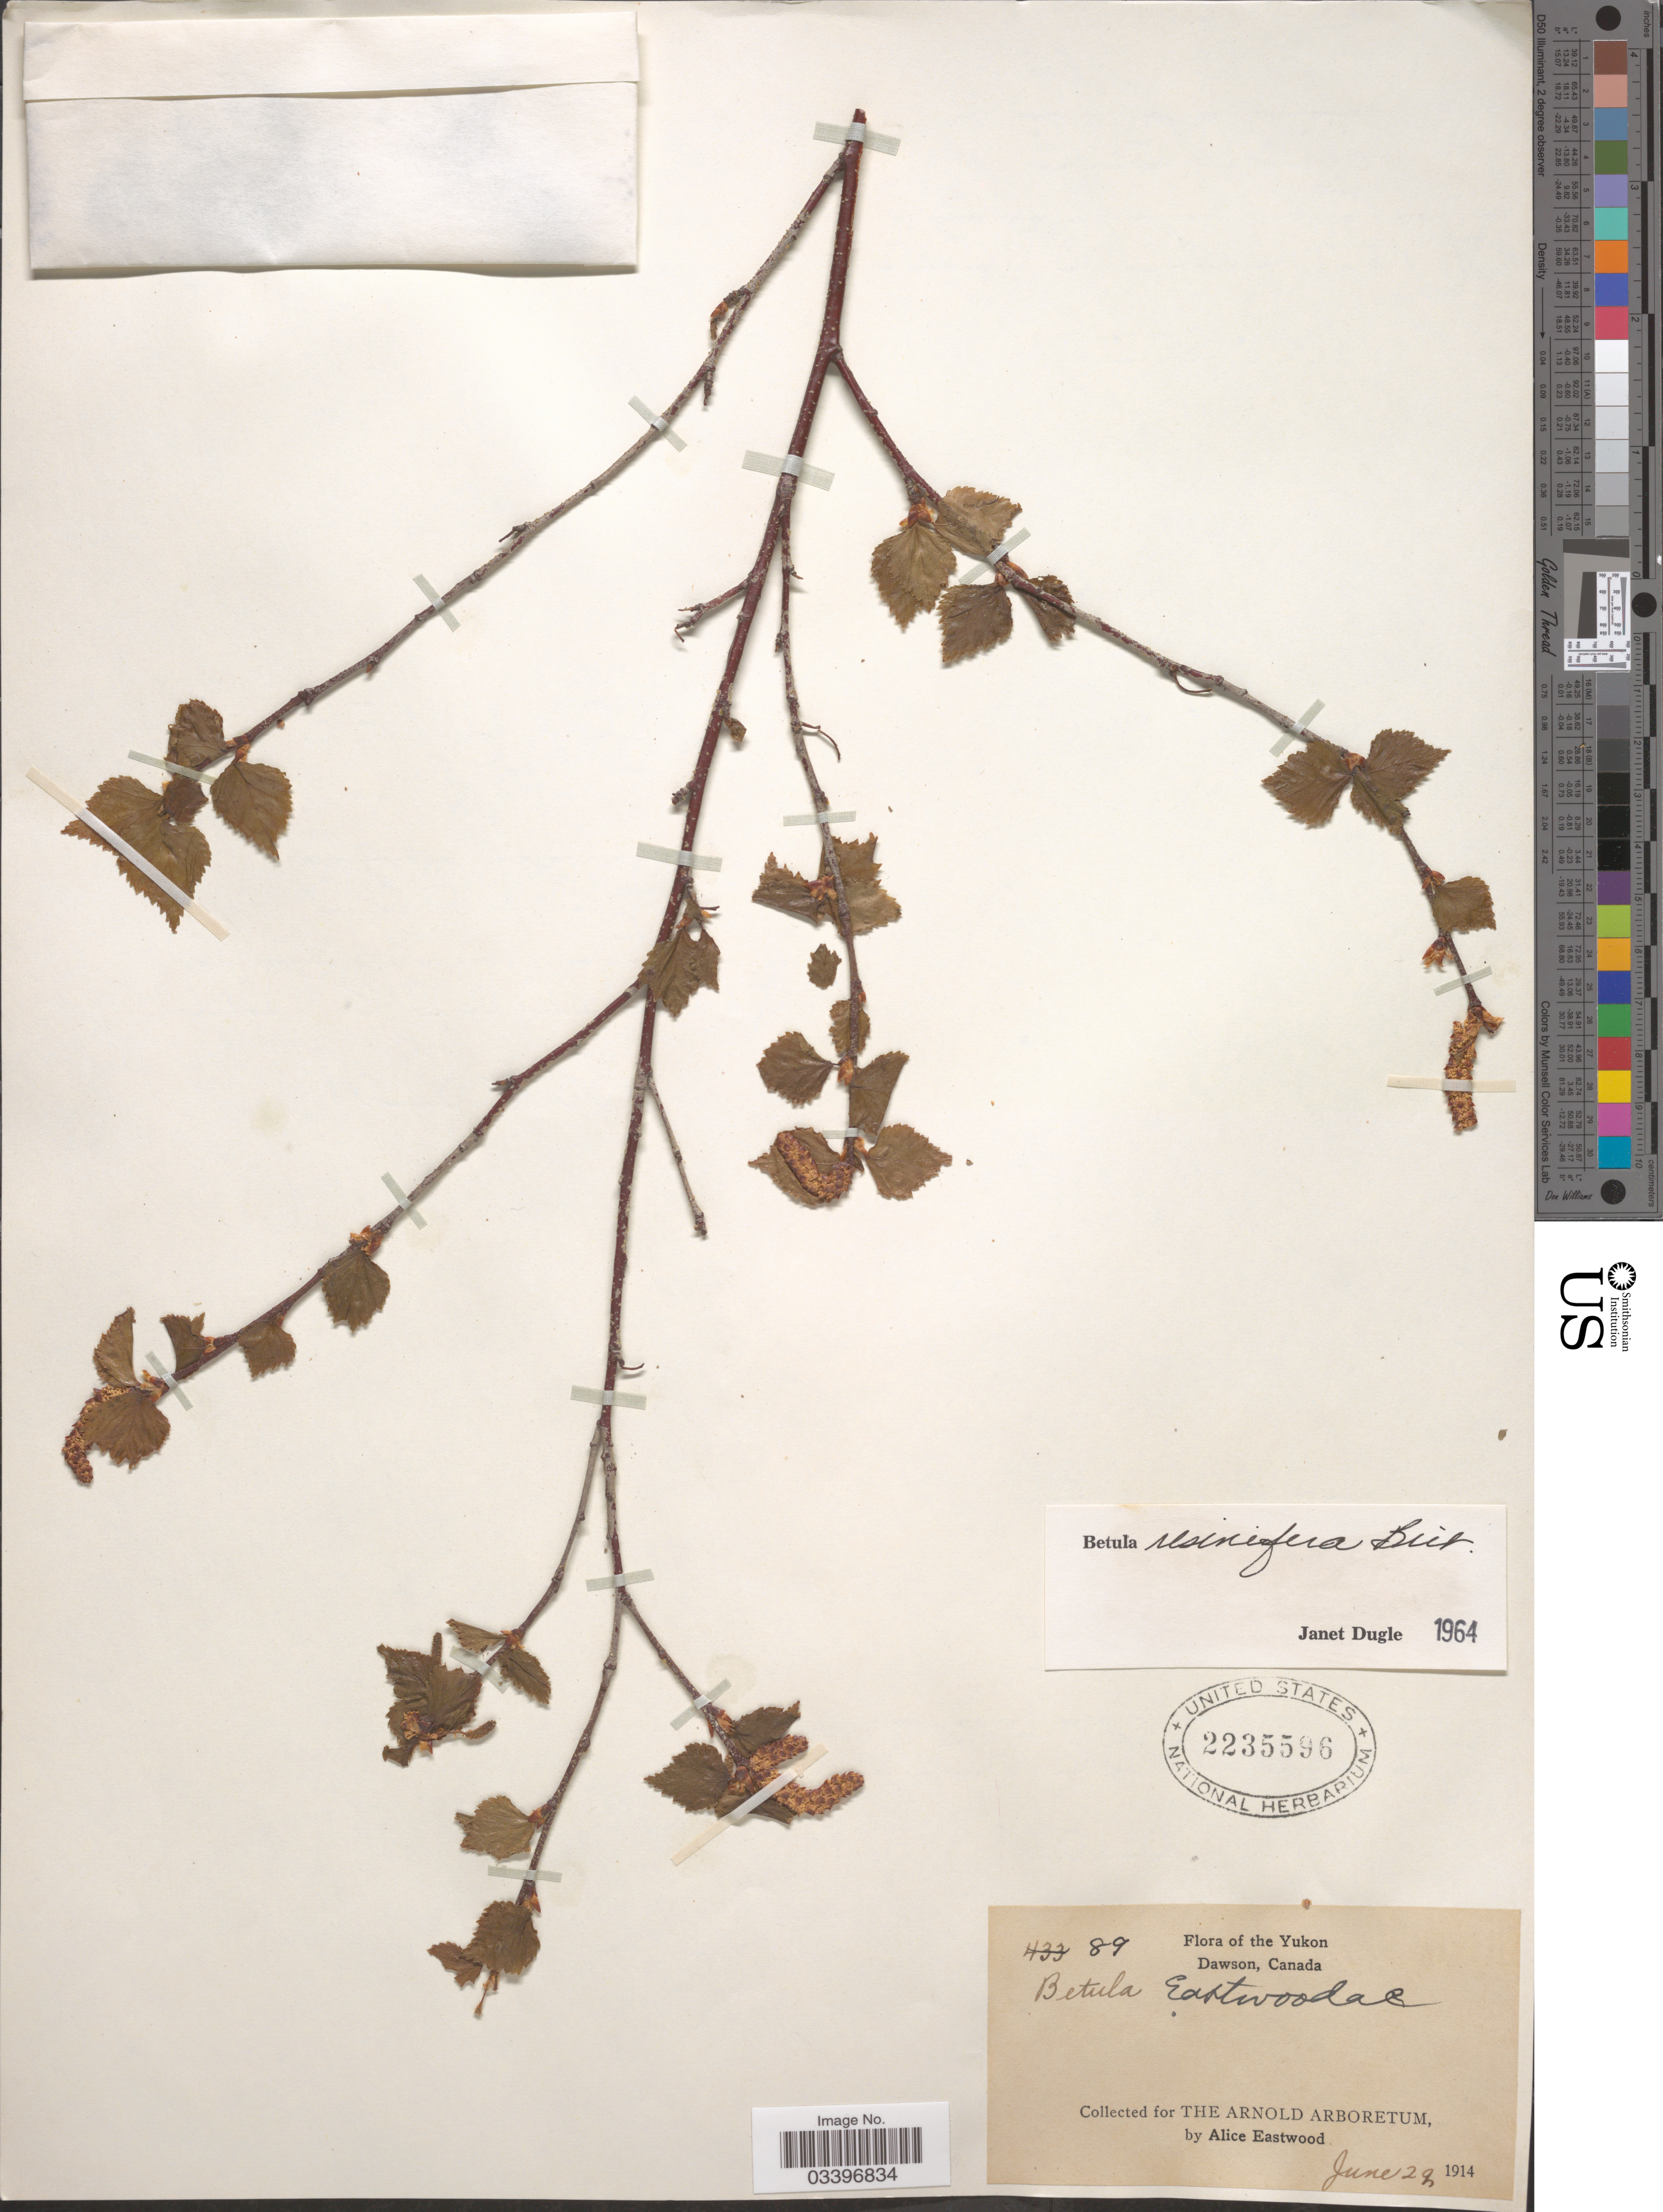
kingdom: Plantae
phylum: Tracheophyta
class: Magnoliopsida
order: Fagales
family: Betulaceae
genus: Betula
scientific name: Betula resinifera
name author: Britton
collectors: A. Eastwood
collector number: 89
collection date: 1914-06-29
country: Canada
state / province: Yukon Territory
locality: Yukon, Dawson.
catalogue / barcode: US 2235596